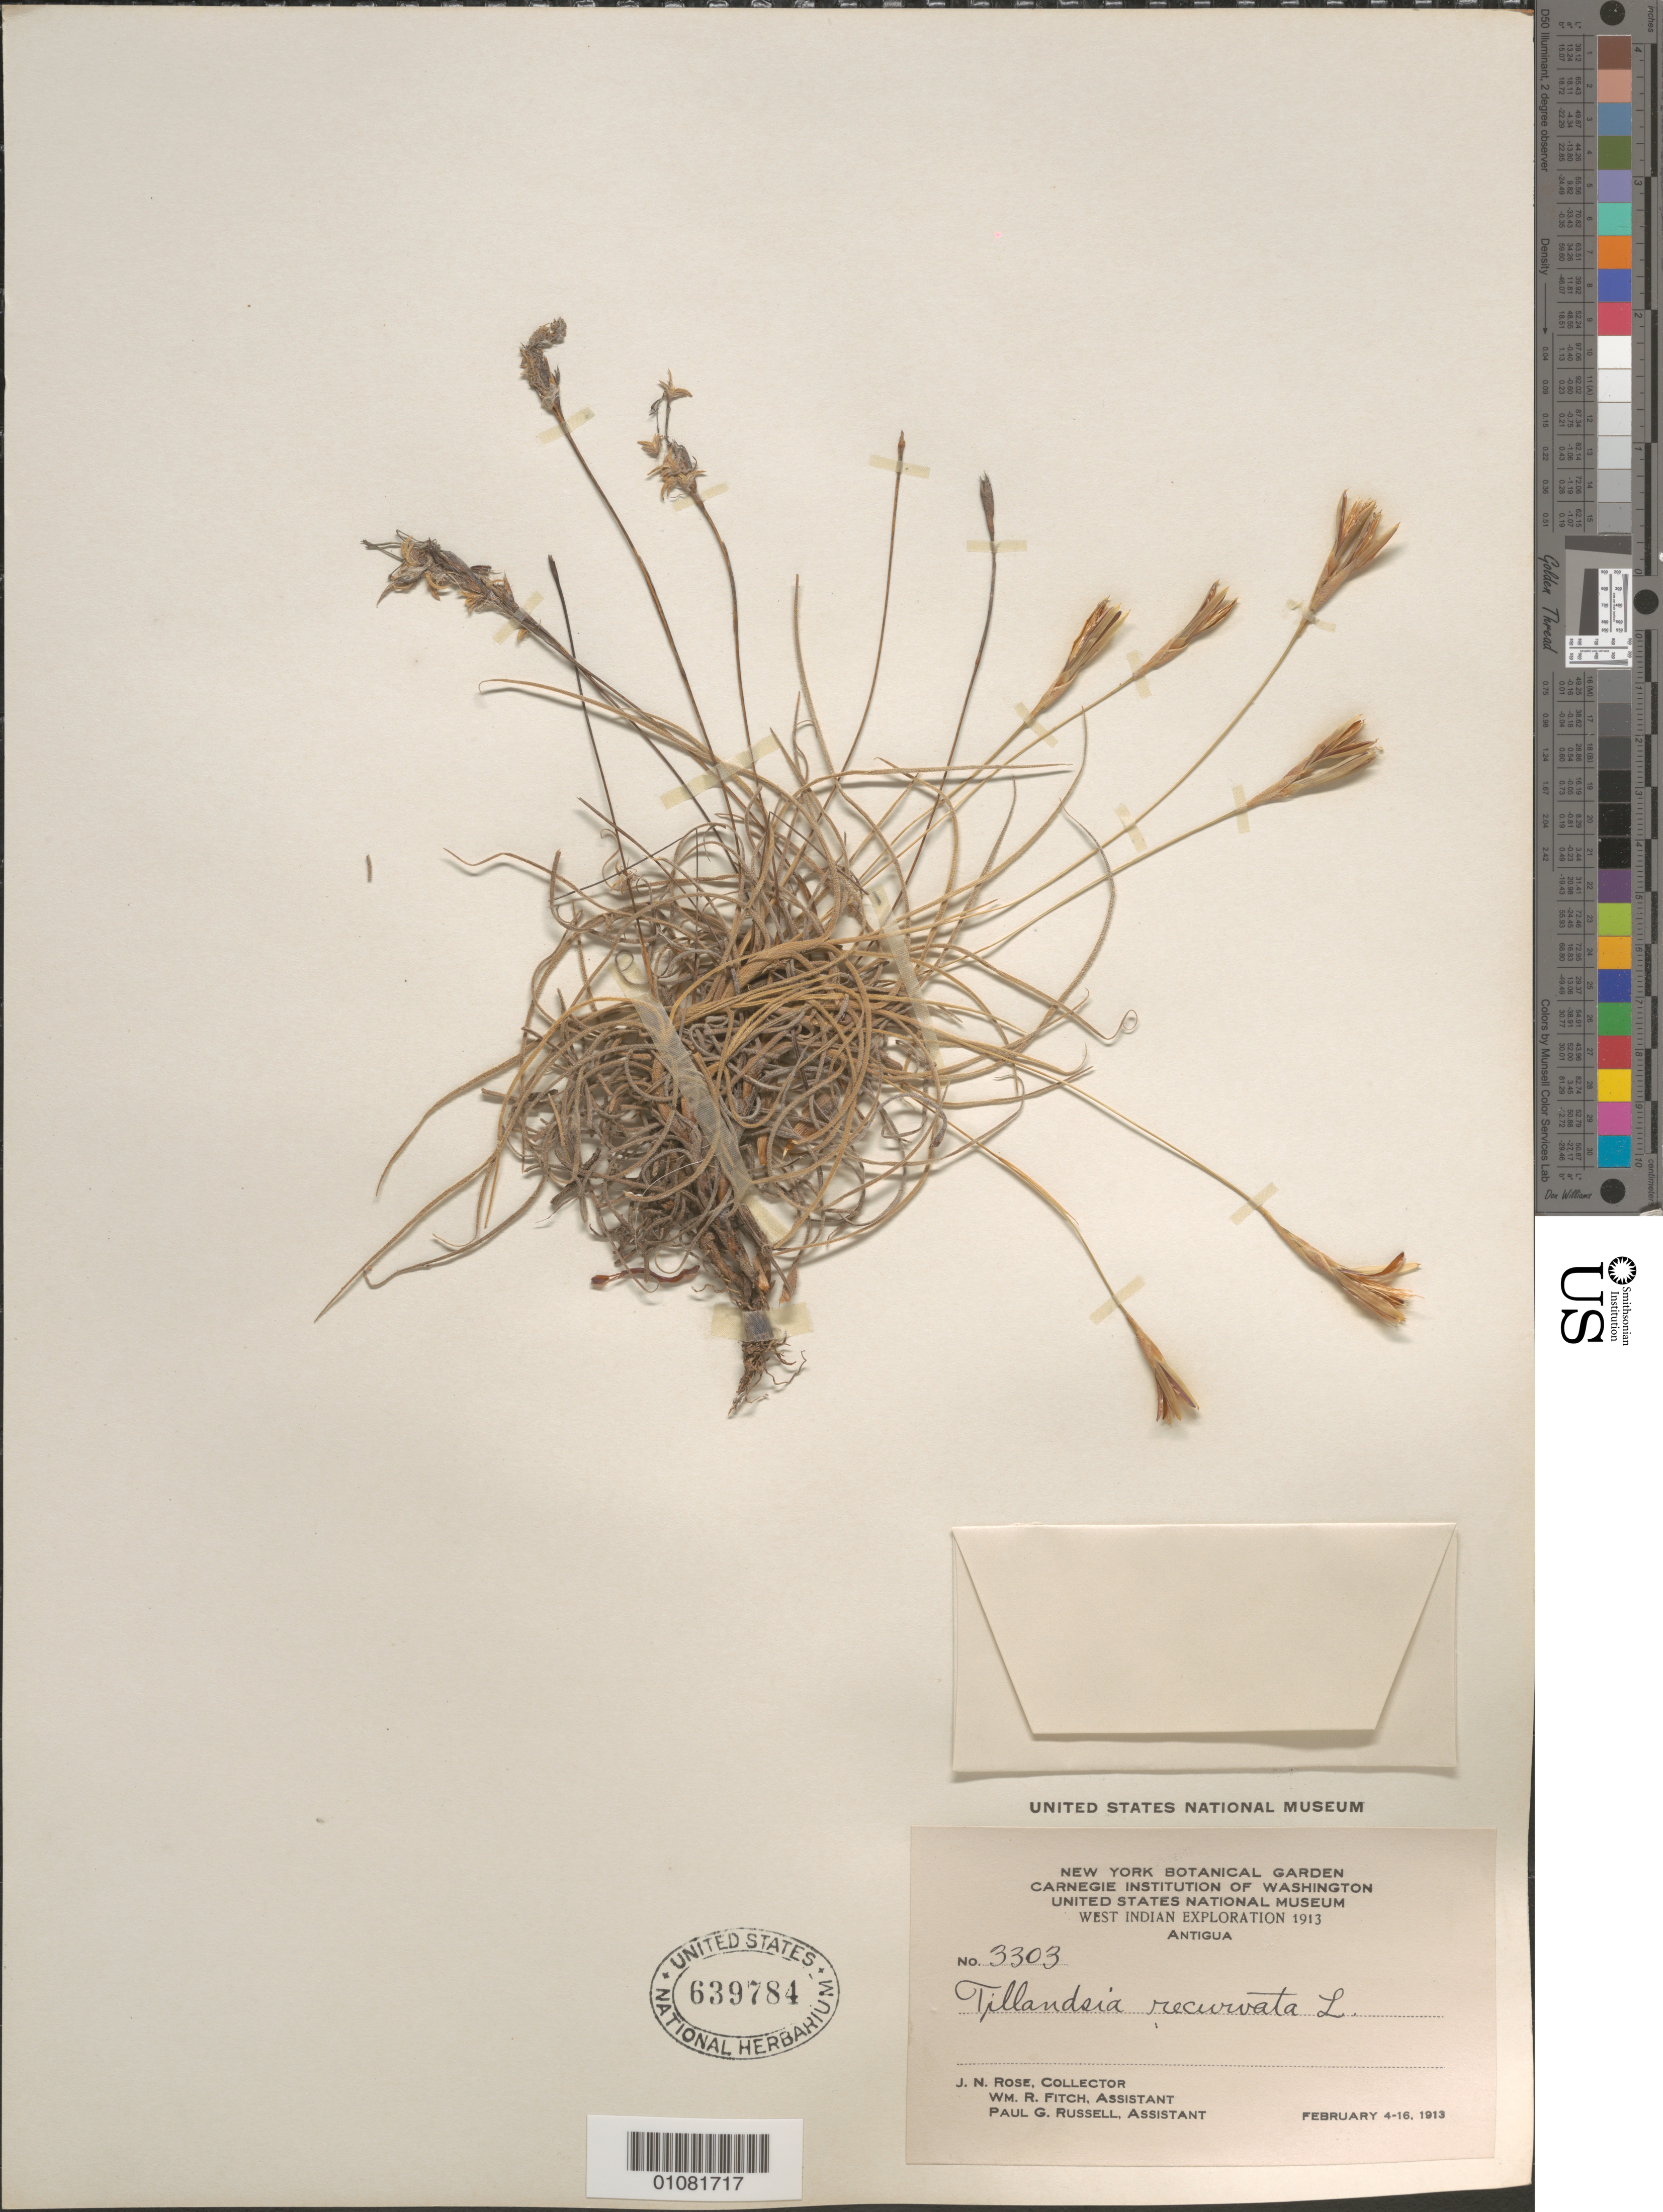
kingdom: Plantae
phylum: Tracheophyta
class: Liliopsida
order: Poales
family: Bromeliaceae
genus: Tillandsia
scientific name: Tillandsia recurvata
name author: L.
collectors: J. N. Rose, W. R. Fitch & P. G. Russell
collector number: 3303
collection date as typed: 04 Feb 1913 to 16 Feb 1913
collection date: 1913-02-04/1913-02-16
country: Antigua and Barbuda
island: Antigua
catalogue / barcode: US 639784